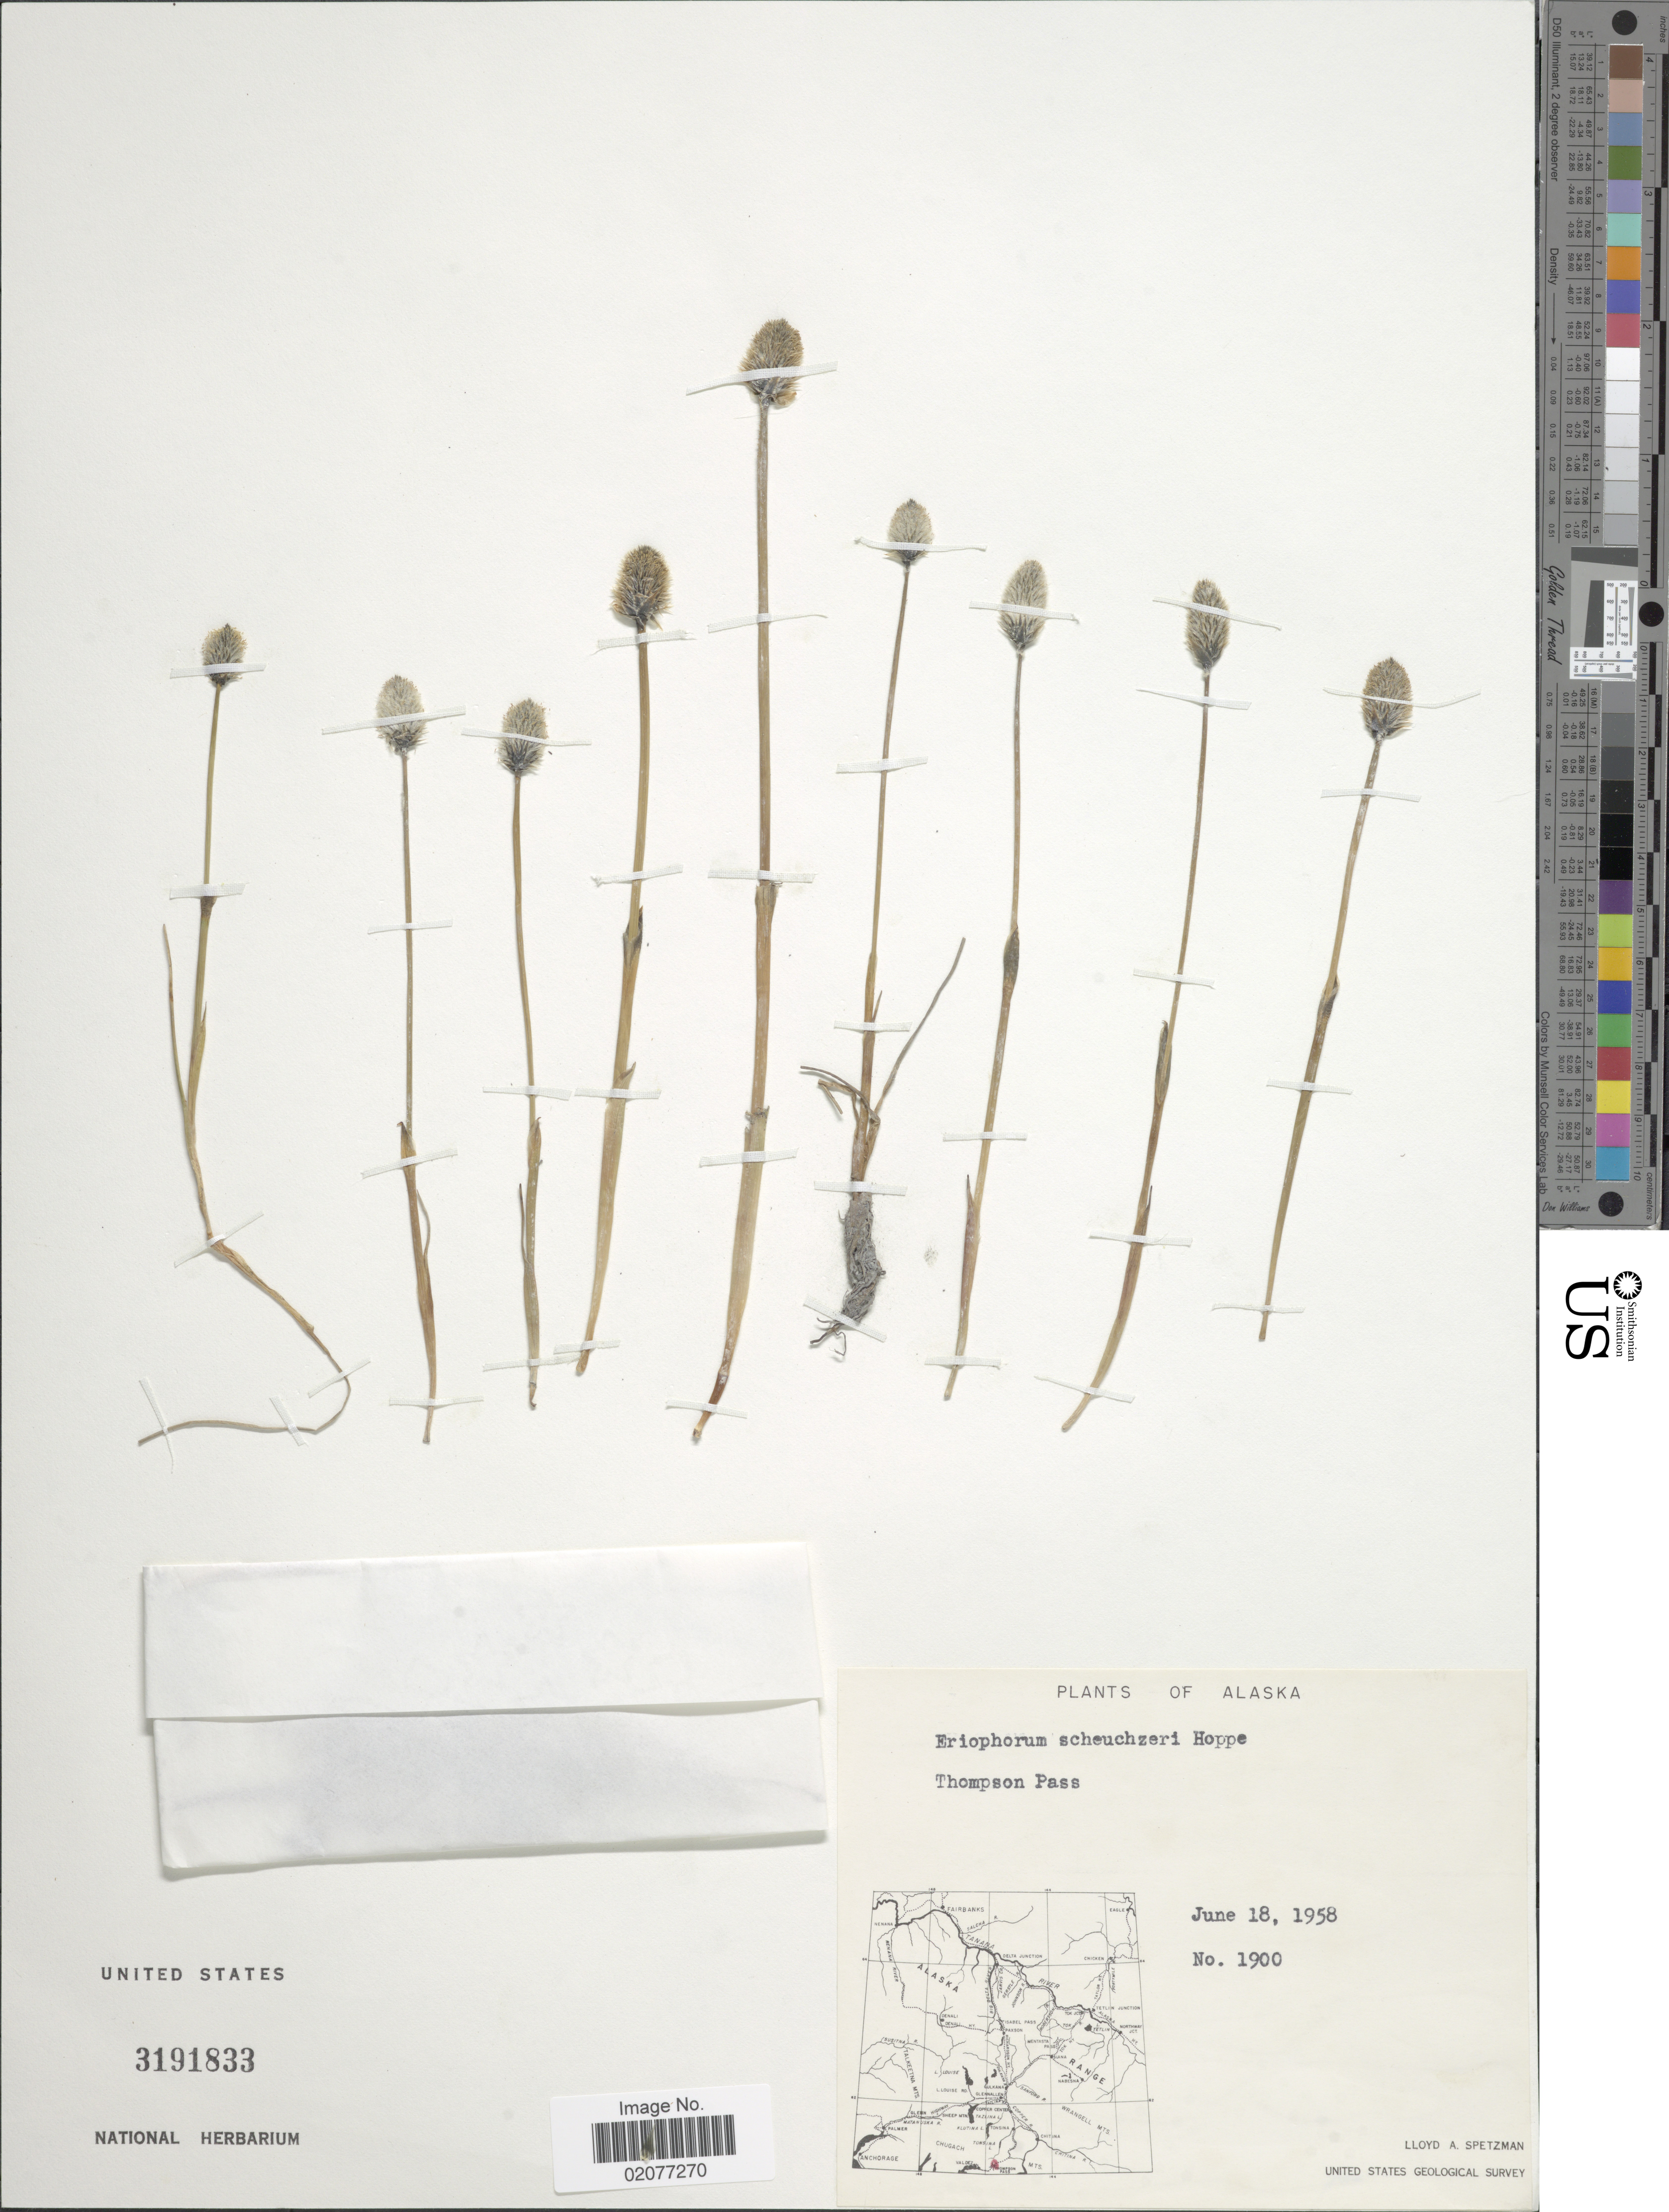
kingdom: Plantae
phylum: Tracheophyta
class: Liliopsida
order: Poales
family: Cyperaceae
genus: Eriophorum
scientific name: Eriophorum scheuchzeri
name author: Hoppe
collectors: L. Spetzman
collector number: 1900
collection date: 1958-06-18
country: United States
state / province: Alaska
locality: Thompson Pass.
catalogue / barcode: US 3191833